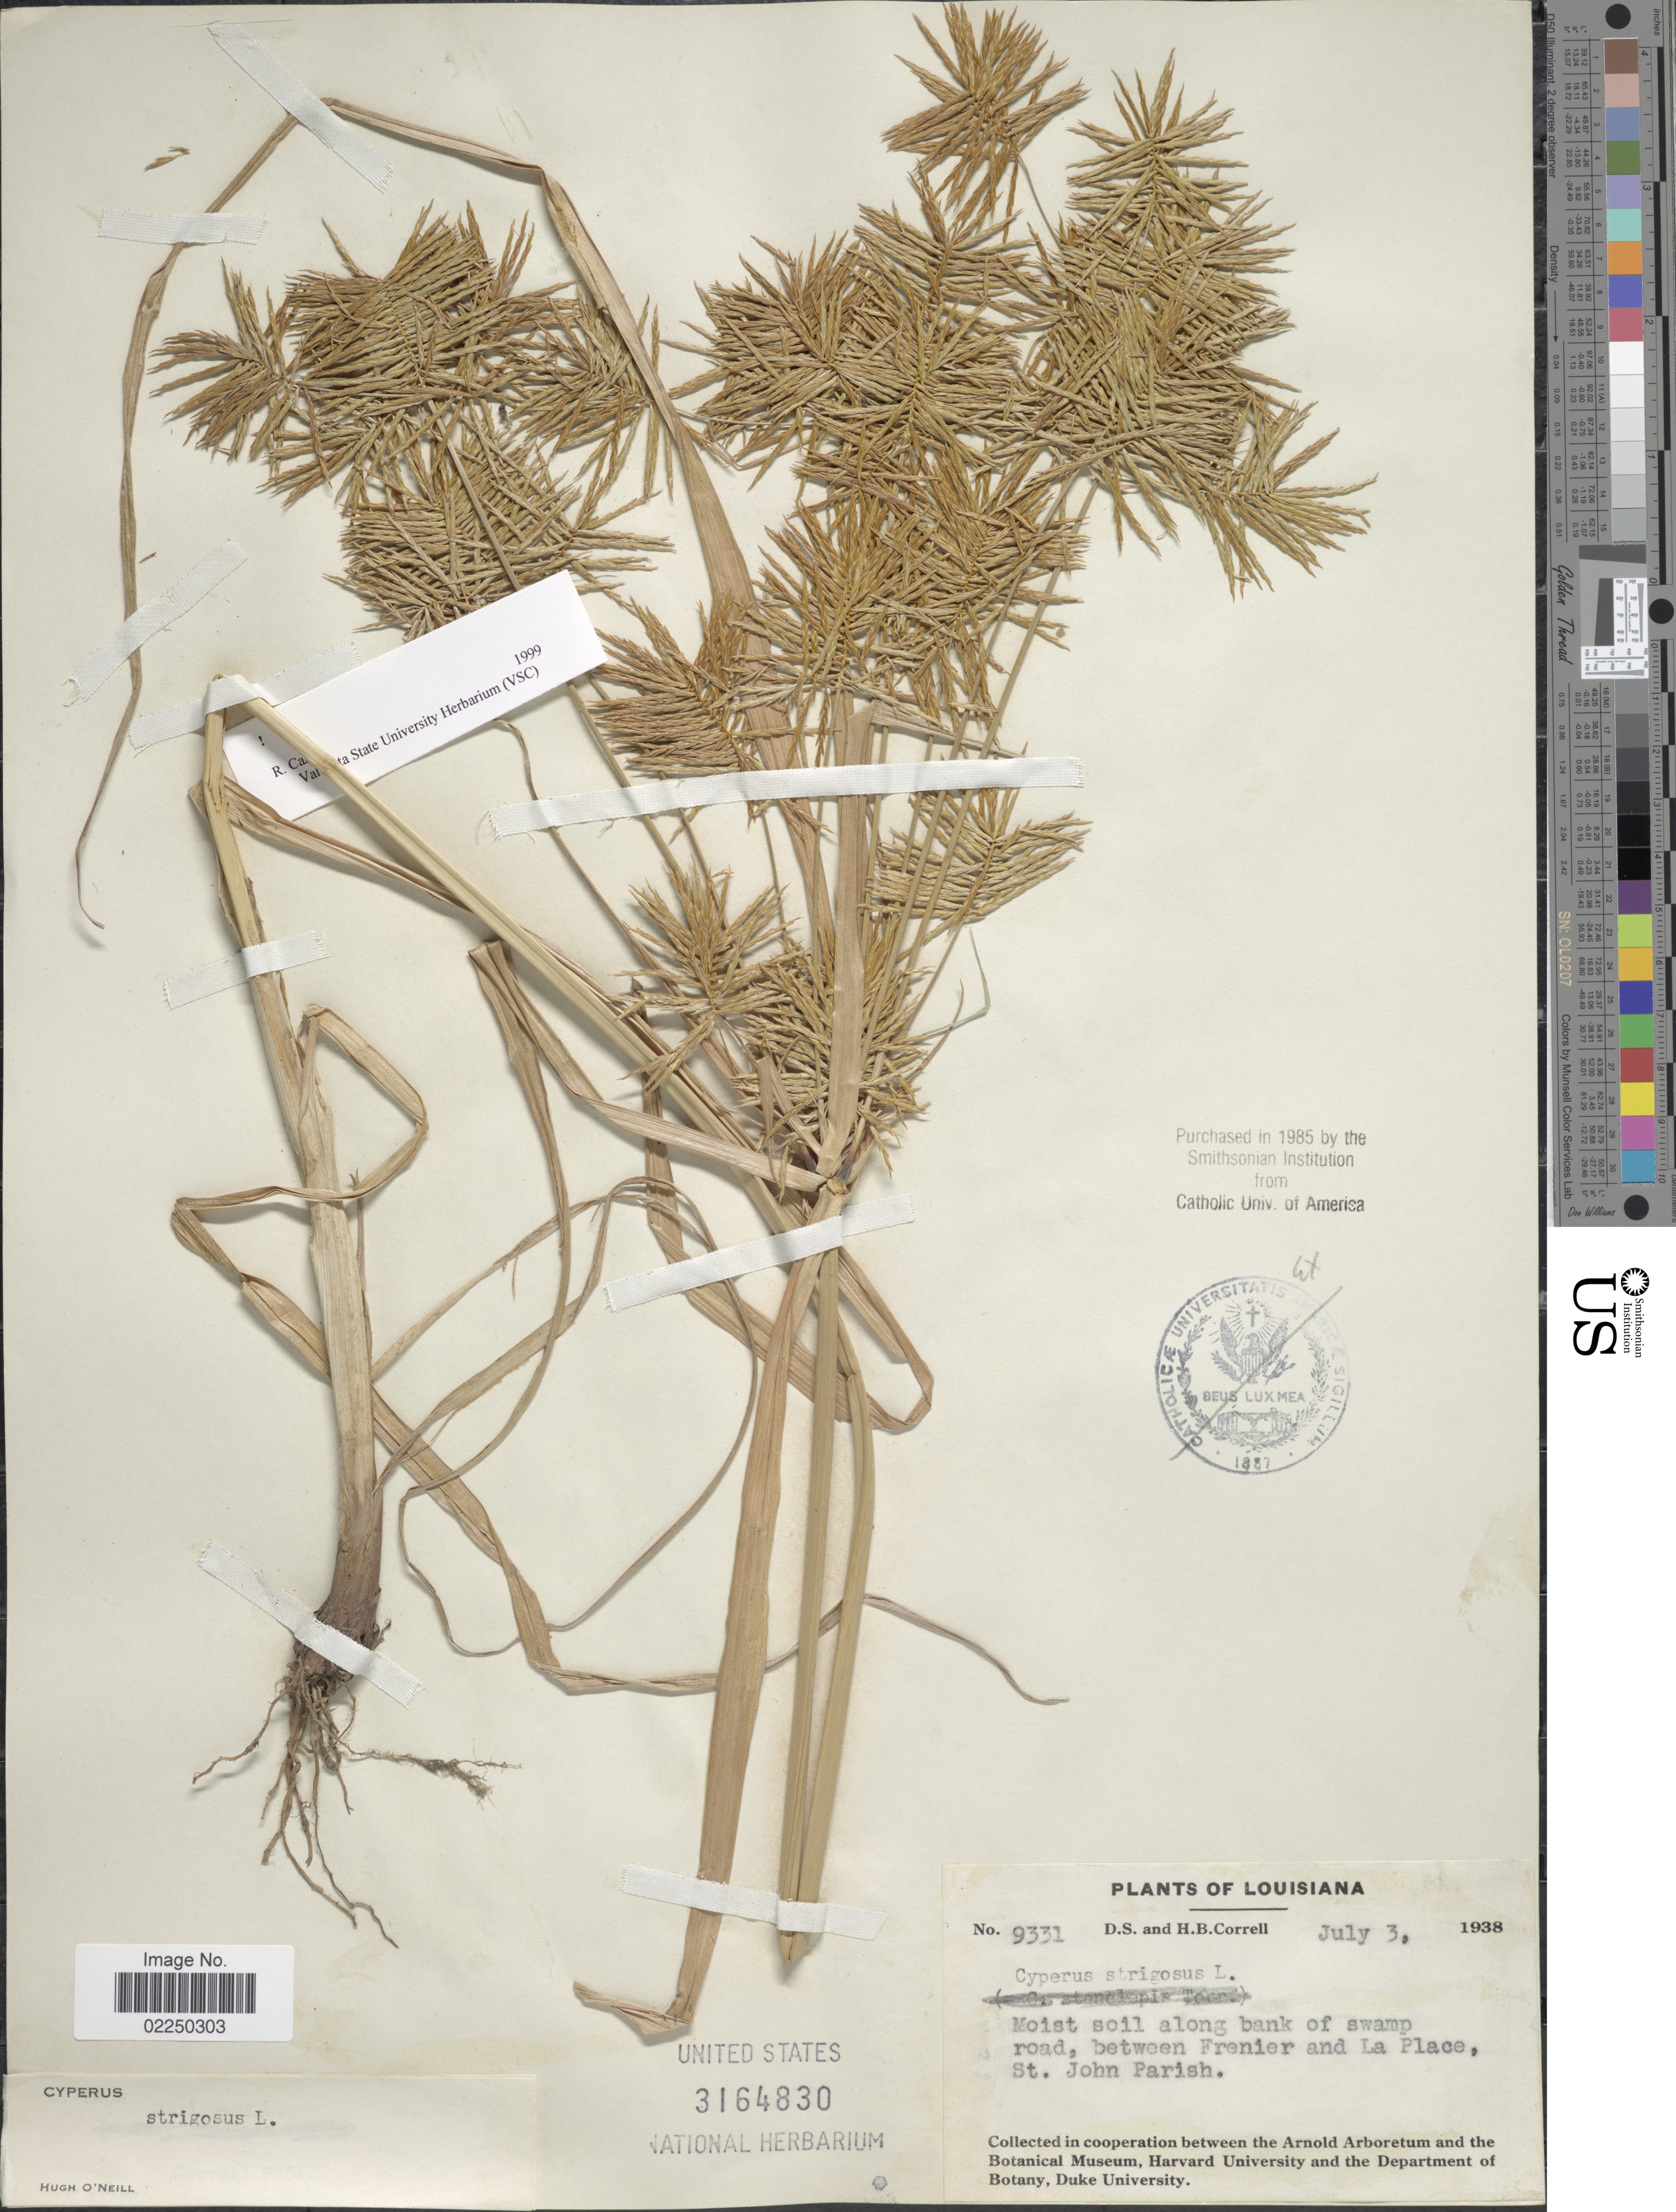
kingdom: Plantae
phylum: Tracheophyta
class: Liliopsida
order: Poales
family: Cyperaceae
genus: Cyperus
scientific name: Cyperus strigosus L.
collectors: D. S. Correll & H. Correll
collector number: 9331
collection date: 1938-07-03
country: United States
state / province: Louisiana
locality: Moist soil along bank of swamp road, between Frenier and La Place, St. John Parish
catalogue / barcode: US 3164830